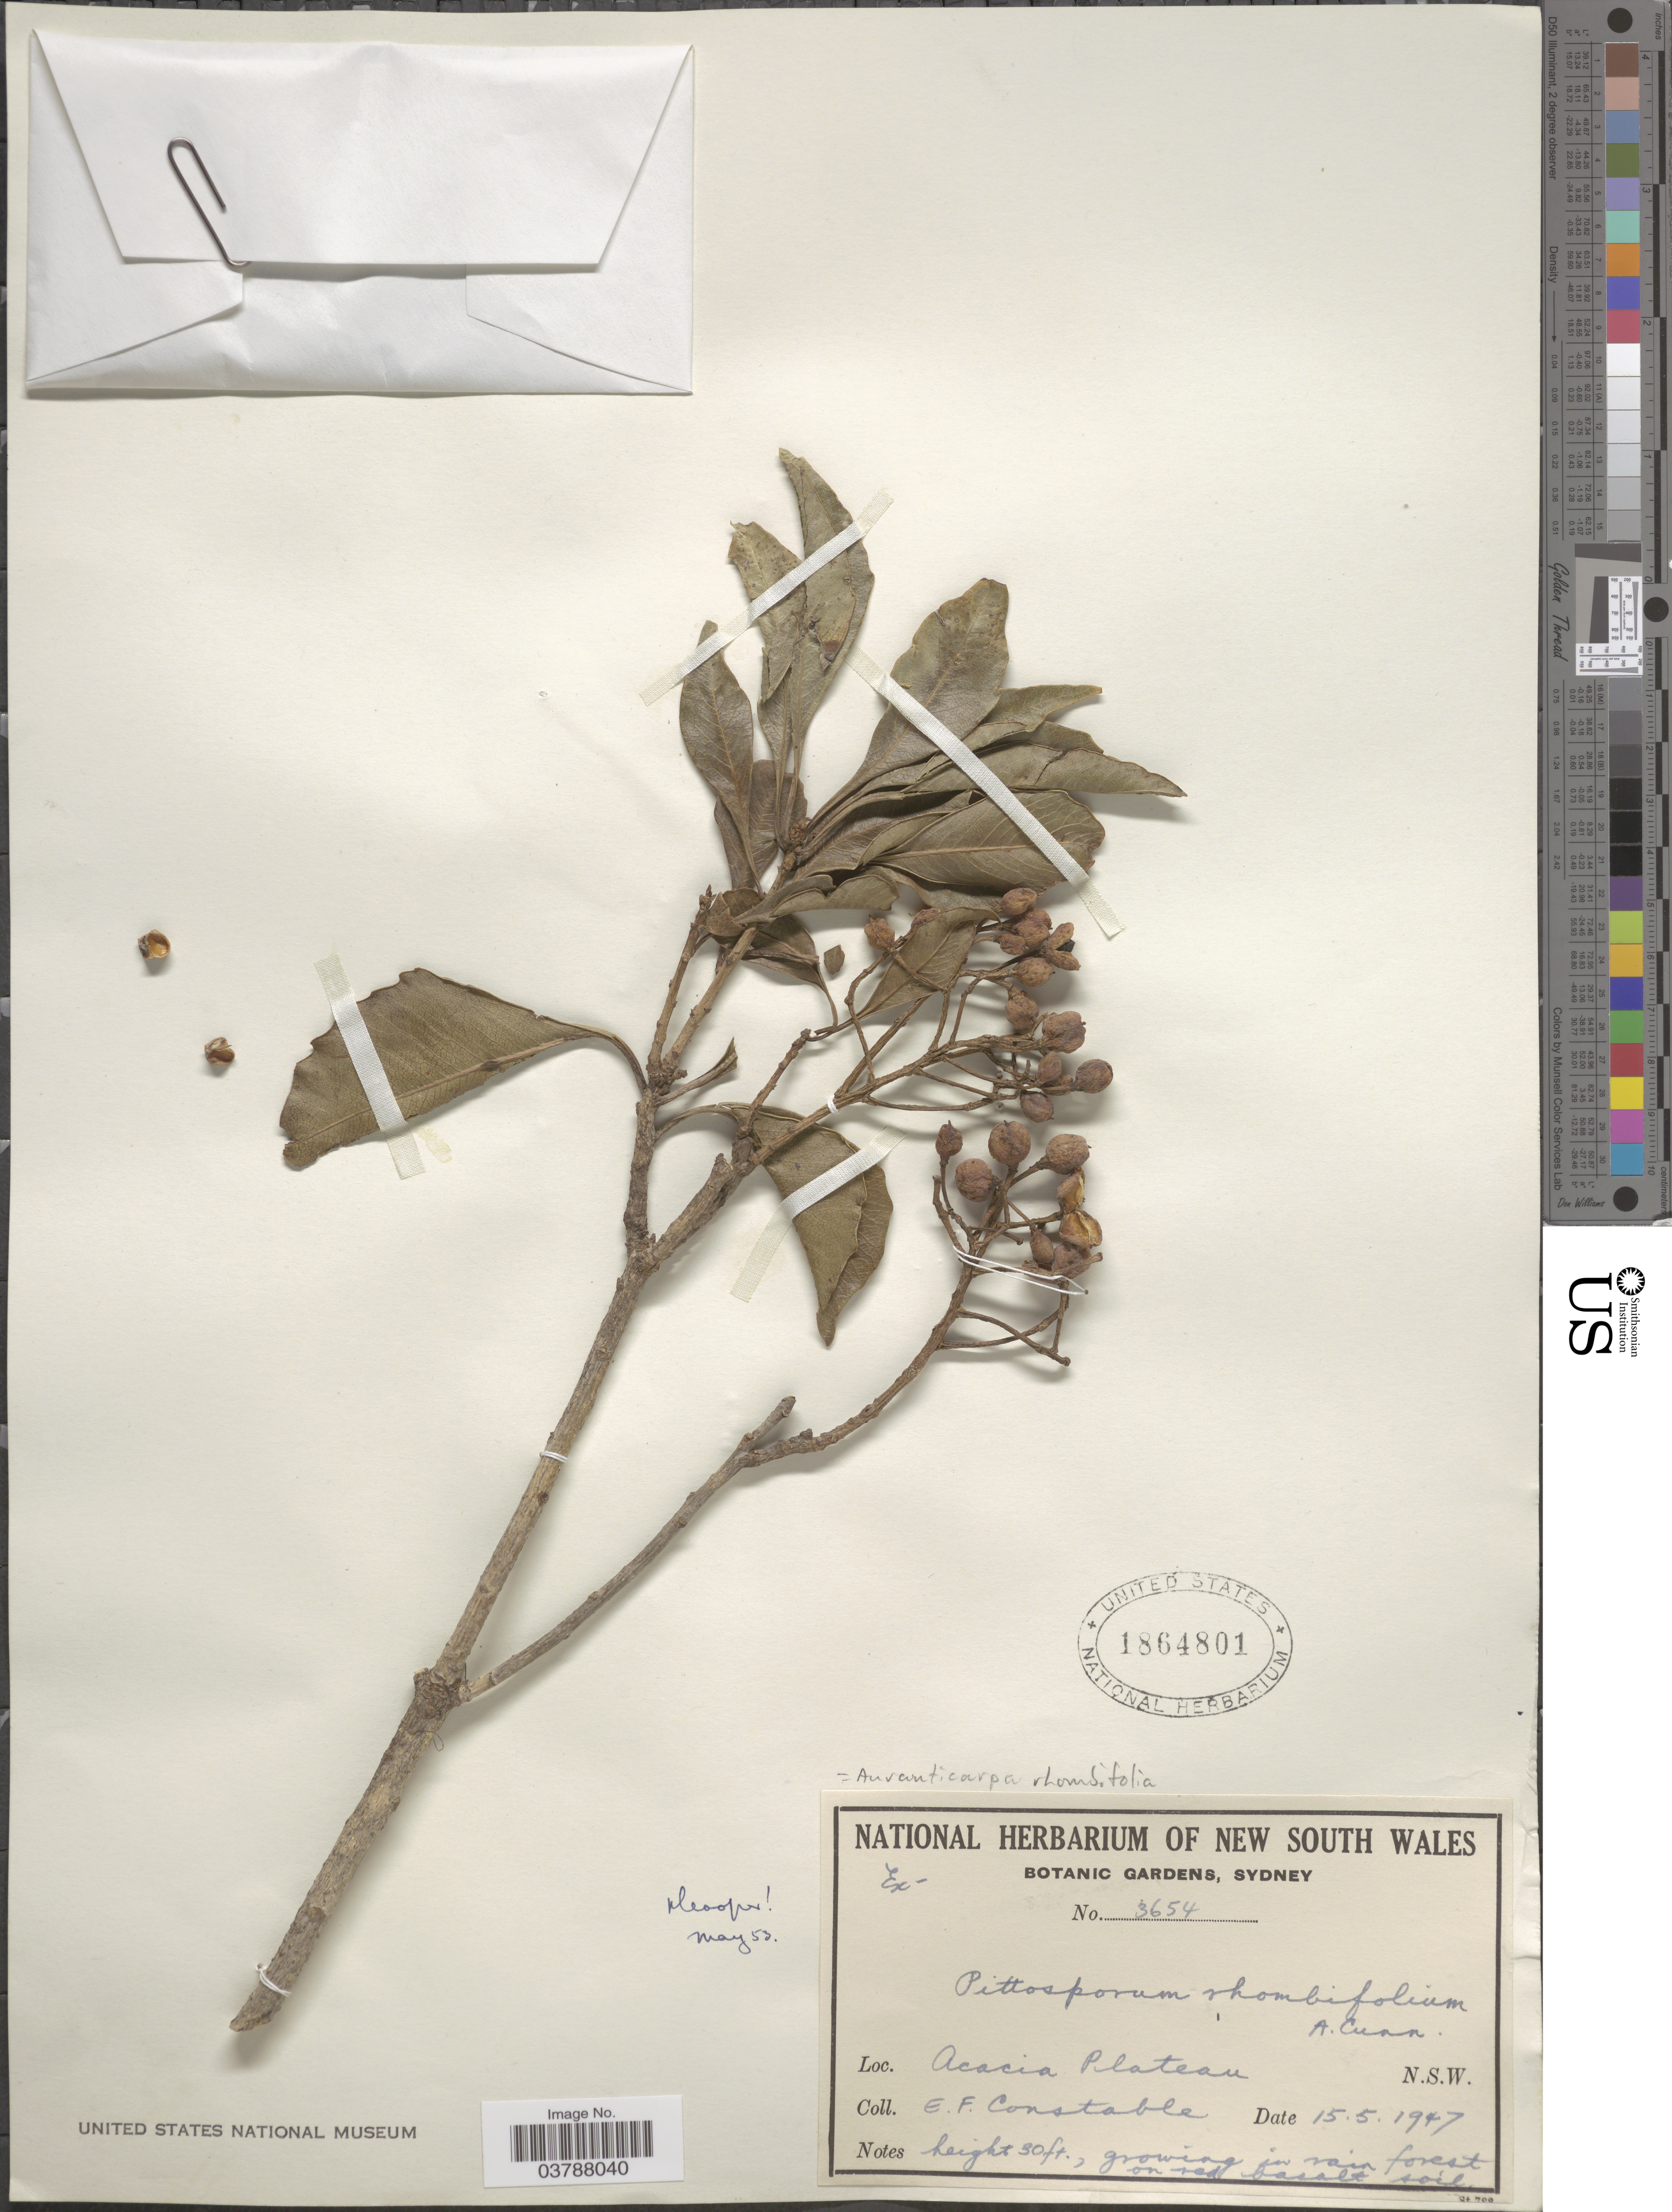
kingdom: Plantae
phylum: Tracheophyta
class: Magnoliopsida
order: Apiales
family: Pittosporaceae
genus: Auranticarpa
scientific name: Auranticarpa rhombifolia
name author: L.W. Cayzer et al.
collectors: E. F. Constable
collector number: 3654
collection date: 1947-05-15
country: Australia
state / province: New South Wales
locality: Acacia Plateau.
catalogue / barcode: US 1864801